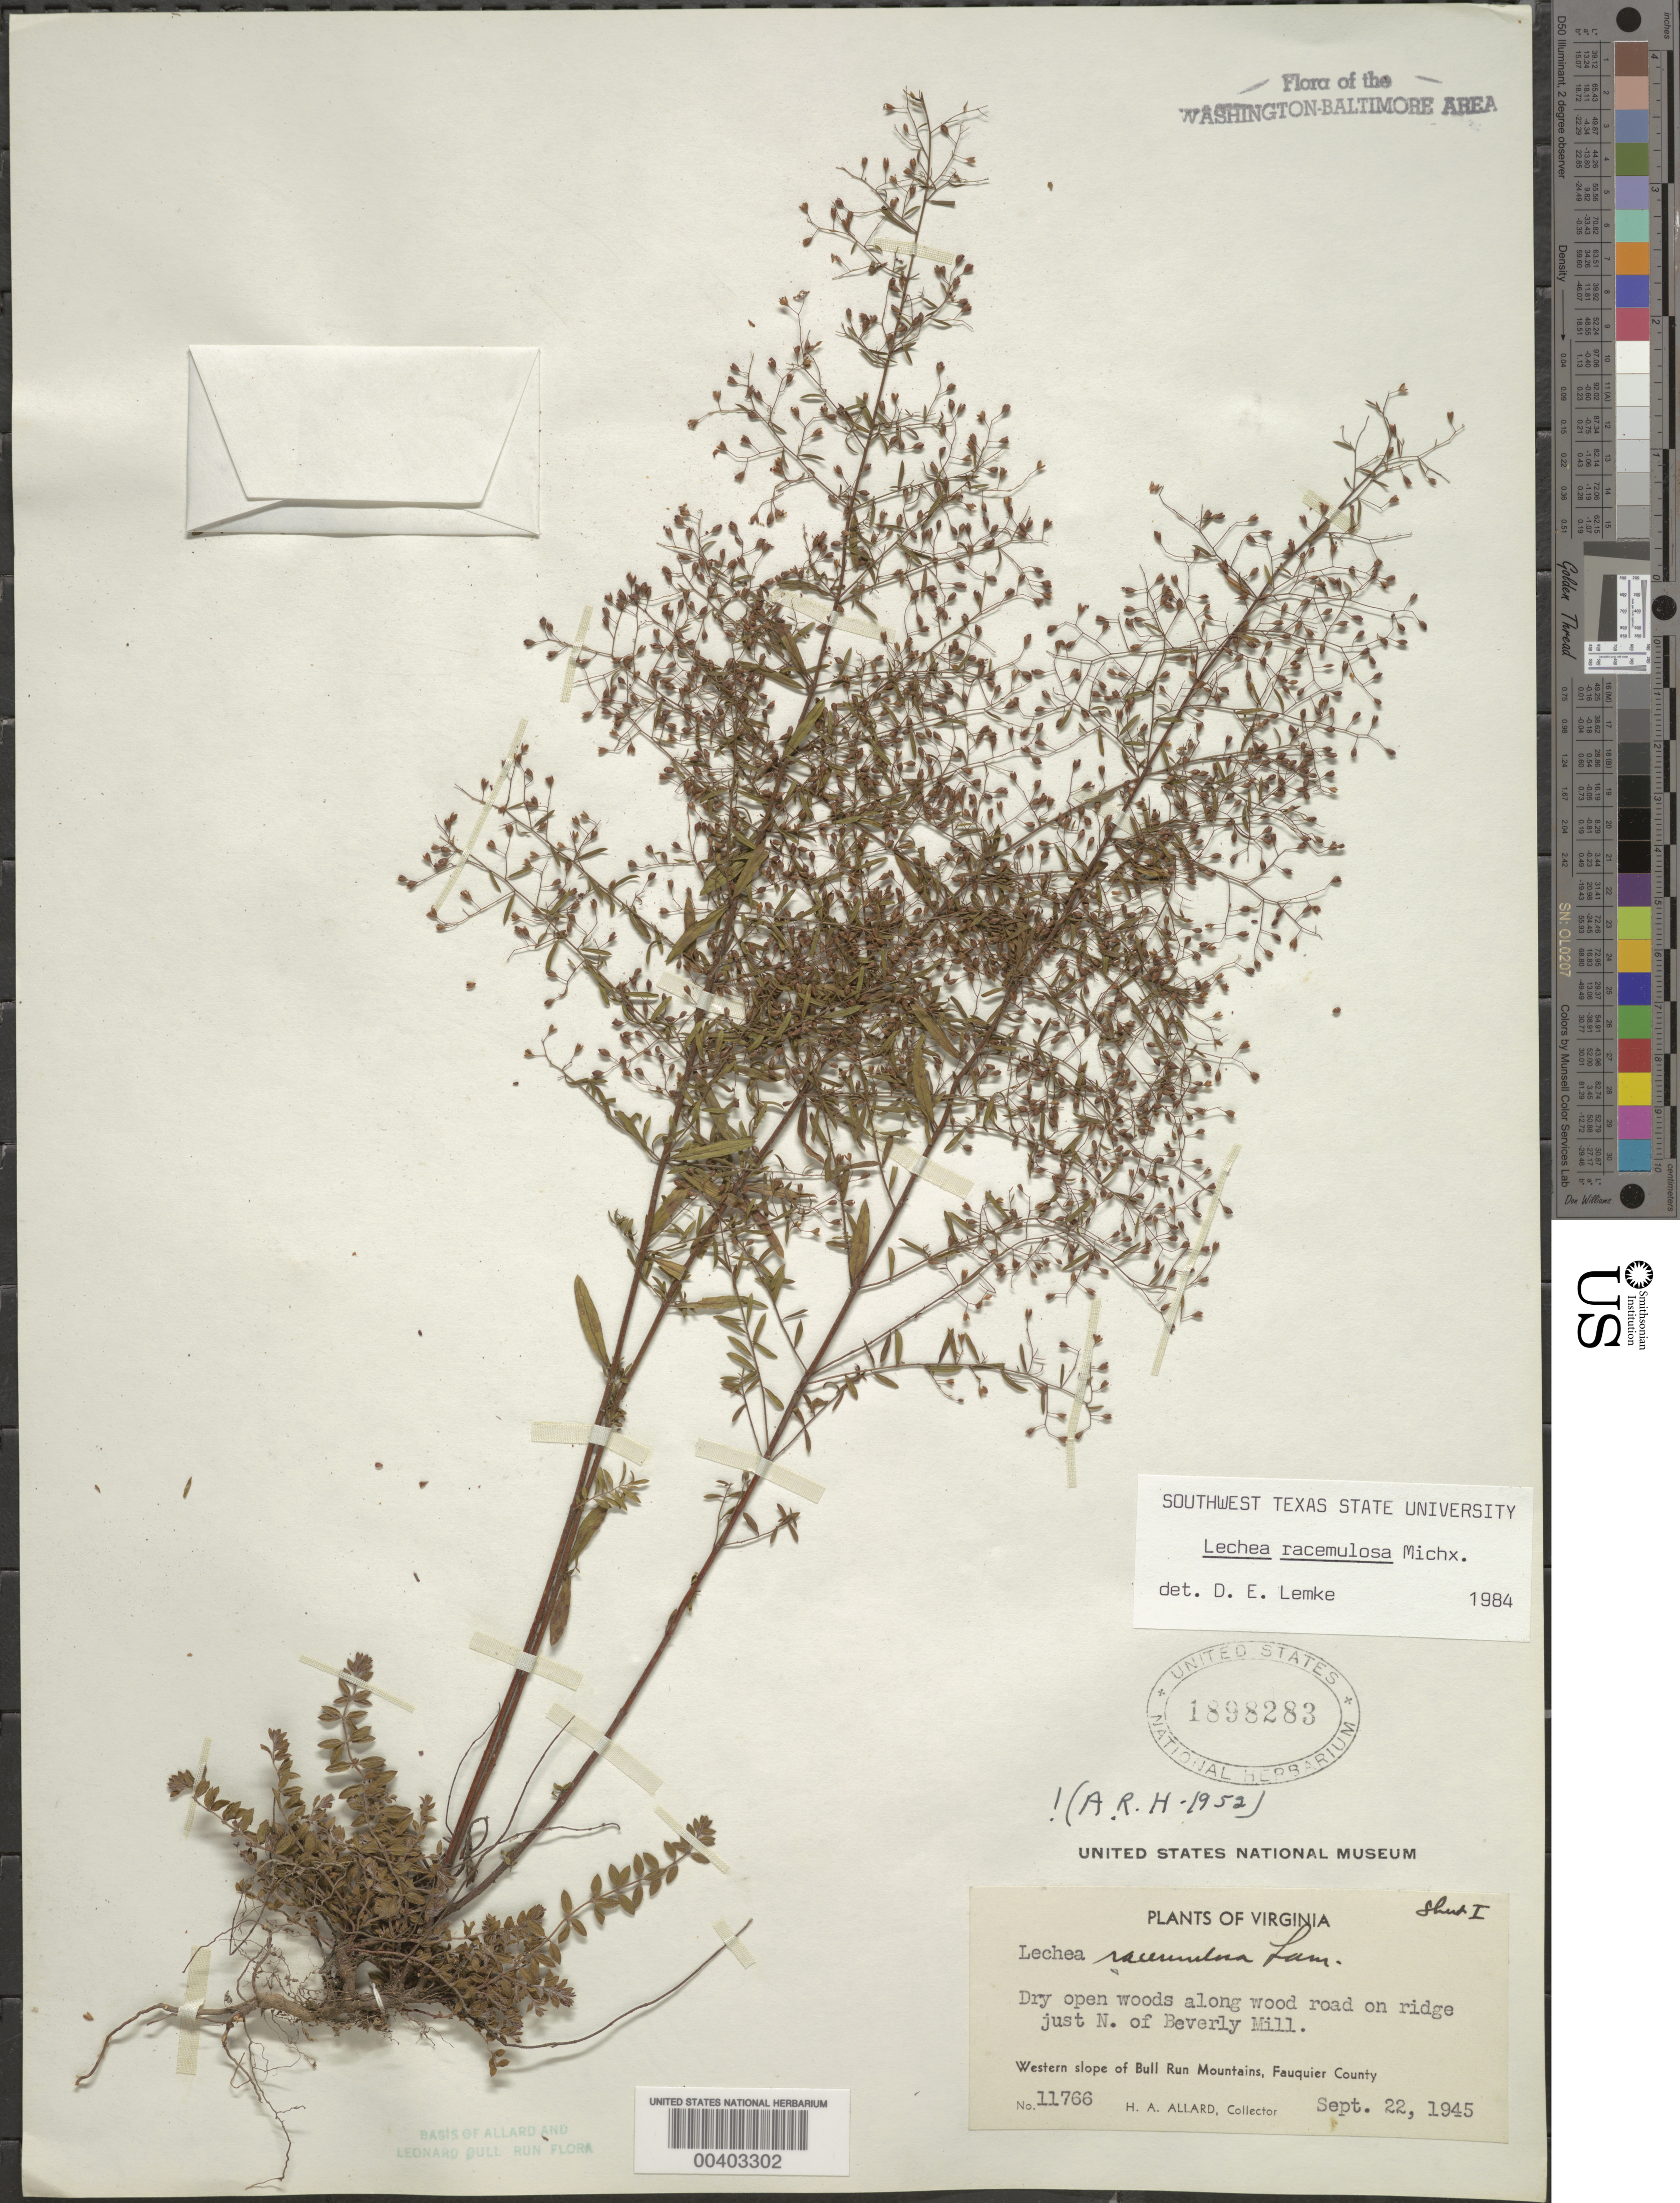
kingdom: Plantae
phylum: Tracheophyta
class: Magnoliopsida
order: Malvales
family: Cistaceae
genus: Lechea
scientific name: Lechea racemulosa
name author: Michx.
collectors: H. A. Allard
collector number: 11766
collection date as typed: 22 Sep 1945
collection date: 1945-09-22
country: United States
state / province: Virginia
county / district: Fauquier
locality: North of Beverley Mill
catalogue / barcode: US 1898283